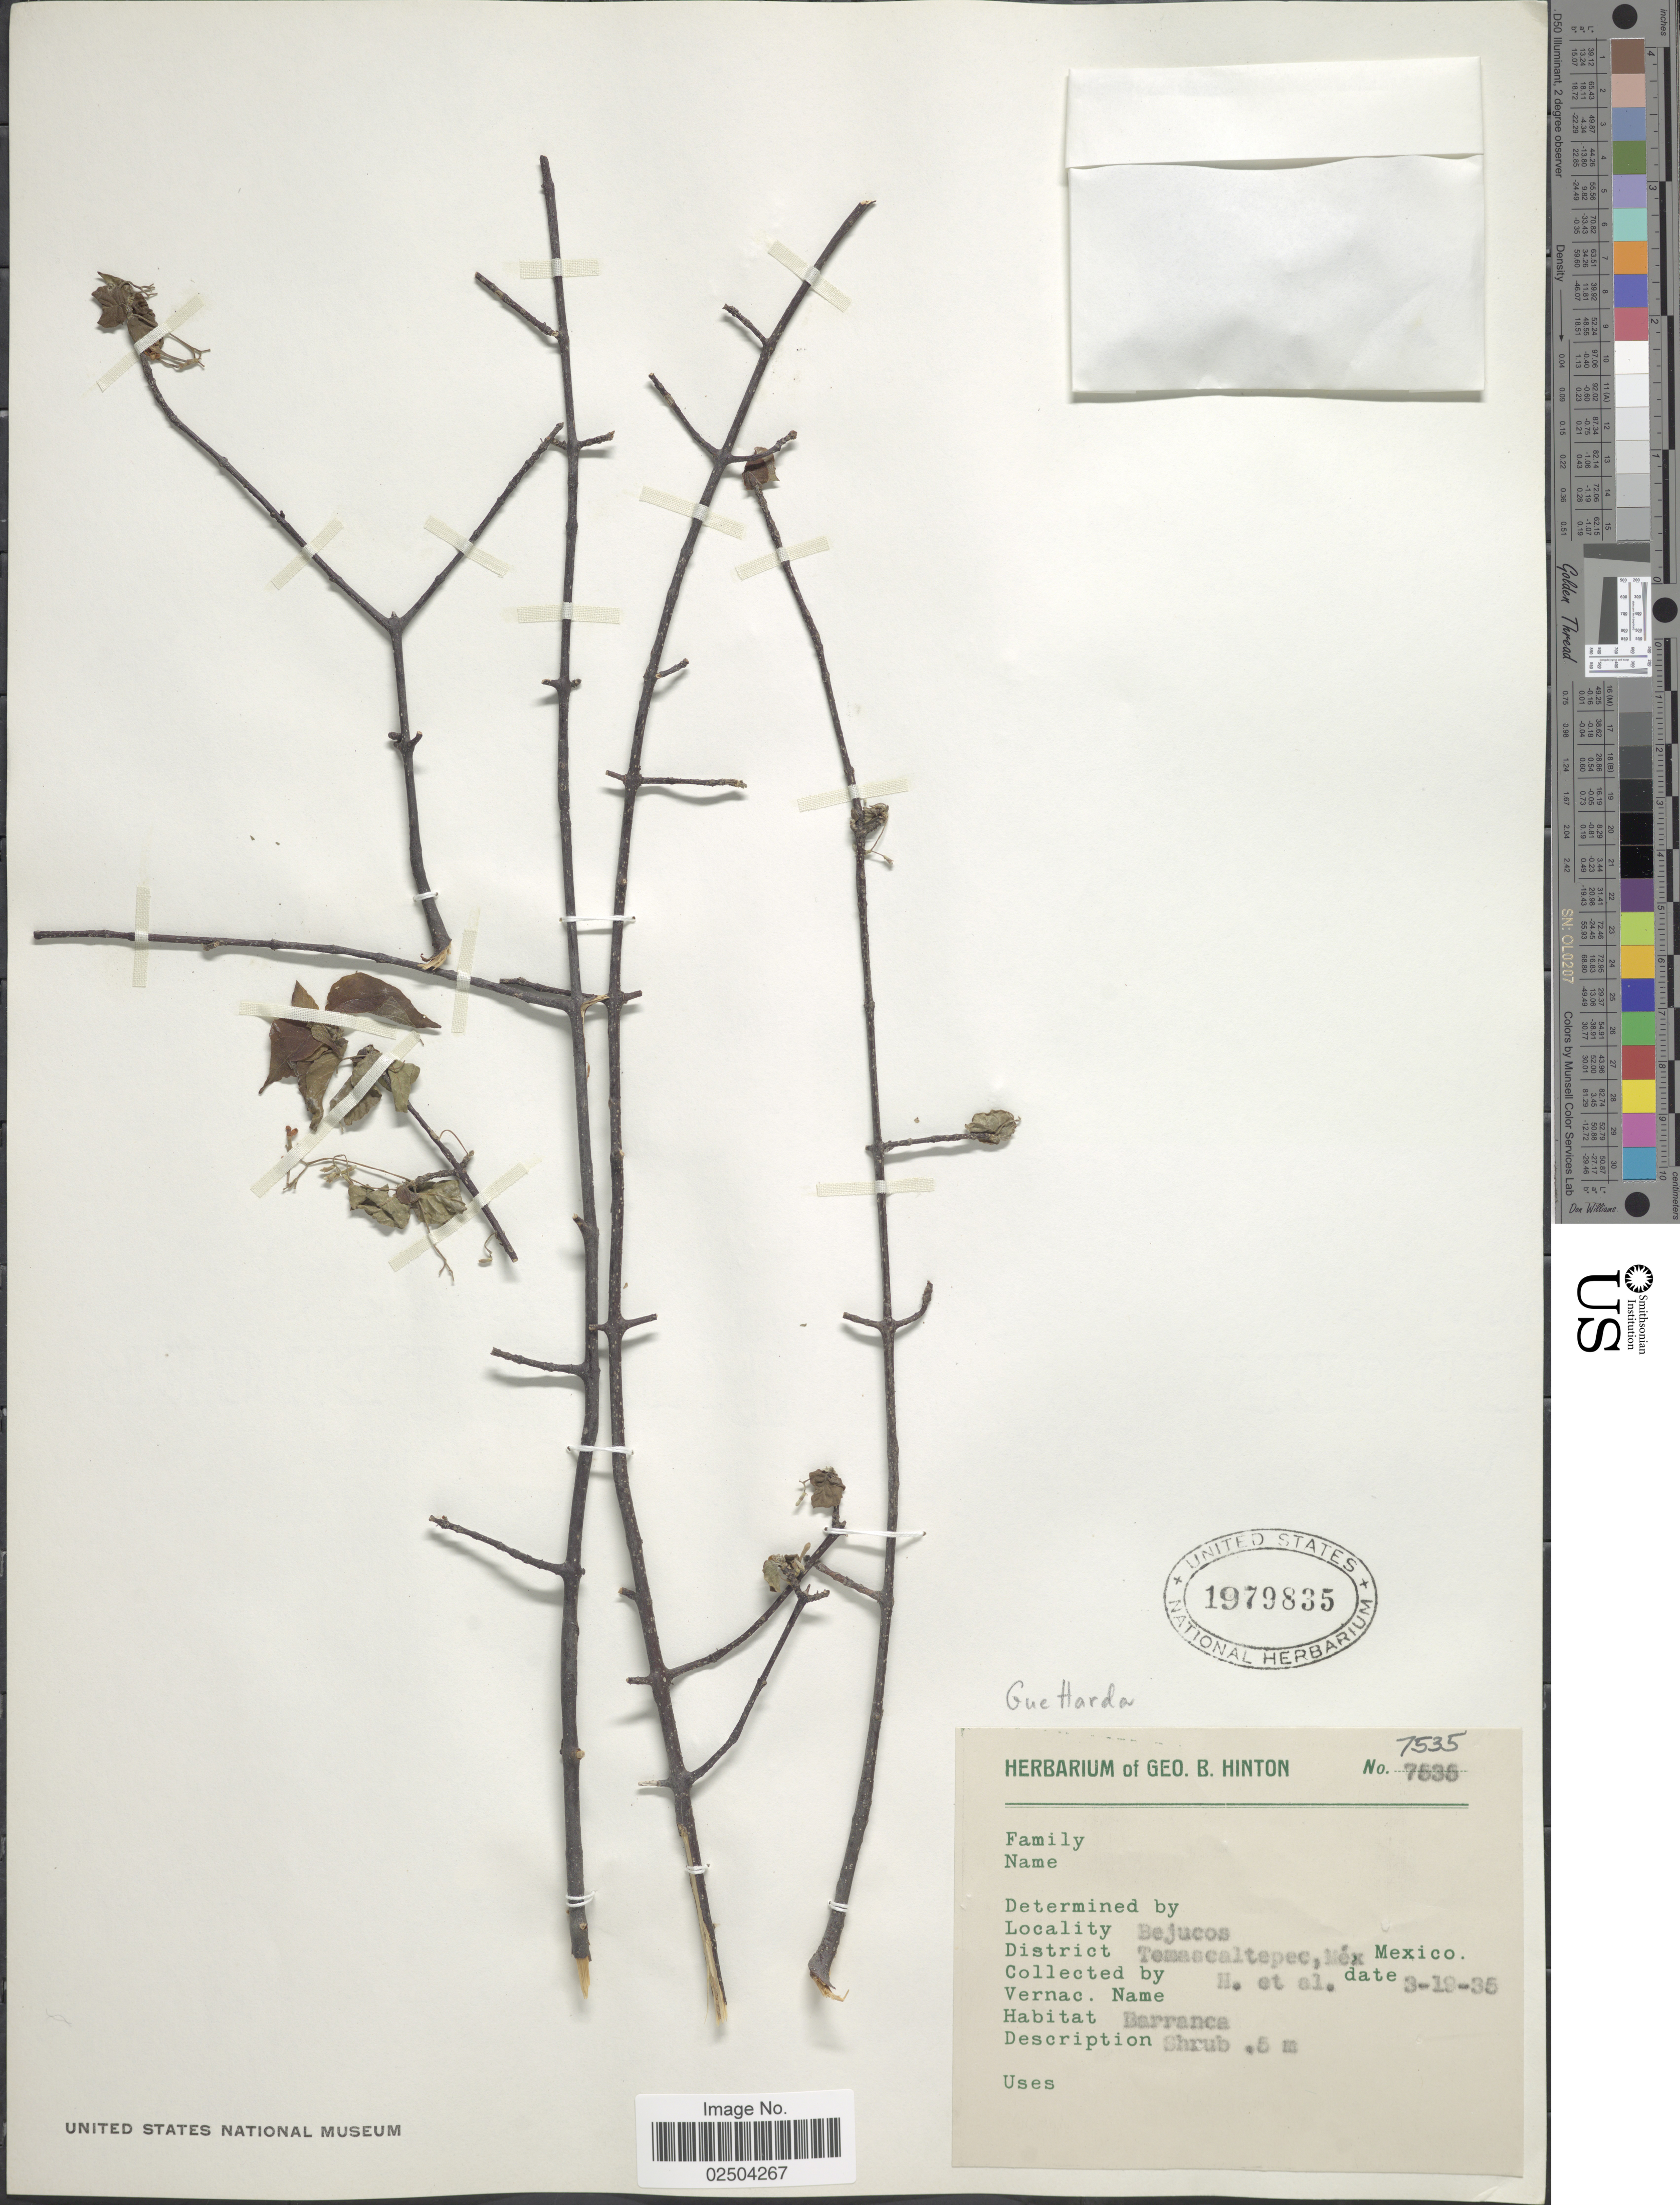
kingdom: Plantae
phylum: Tracheophyta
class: Magnoliopsida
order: Gentianales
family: Rubiaceae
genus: Guettarda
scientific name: Guettarda sp.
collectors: G. B. Hinton & et al.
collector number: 7535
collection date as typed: Transcribed d/m/y: 18/3/35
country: Mexico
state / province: México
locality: Bejucos, District Temascaltepec, Mex., Mexico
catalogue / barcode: US 1979835